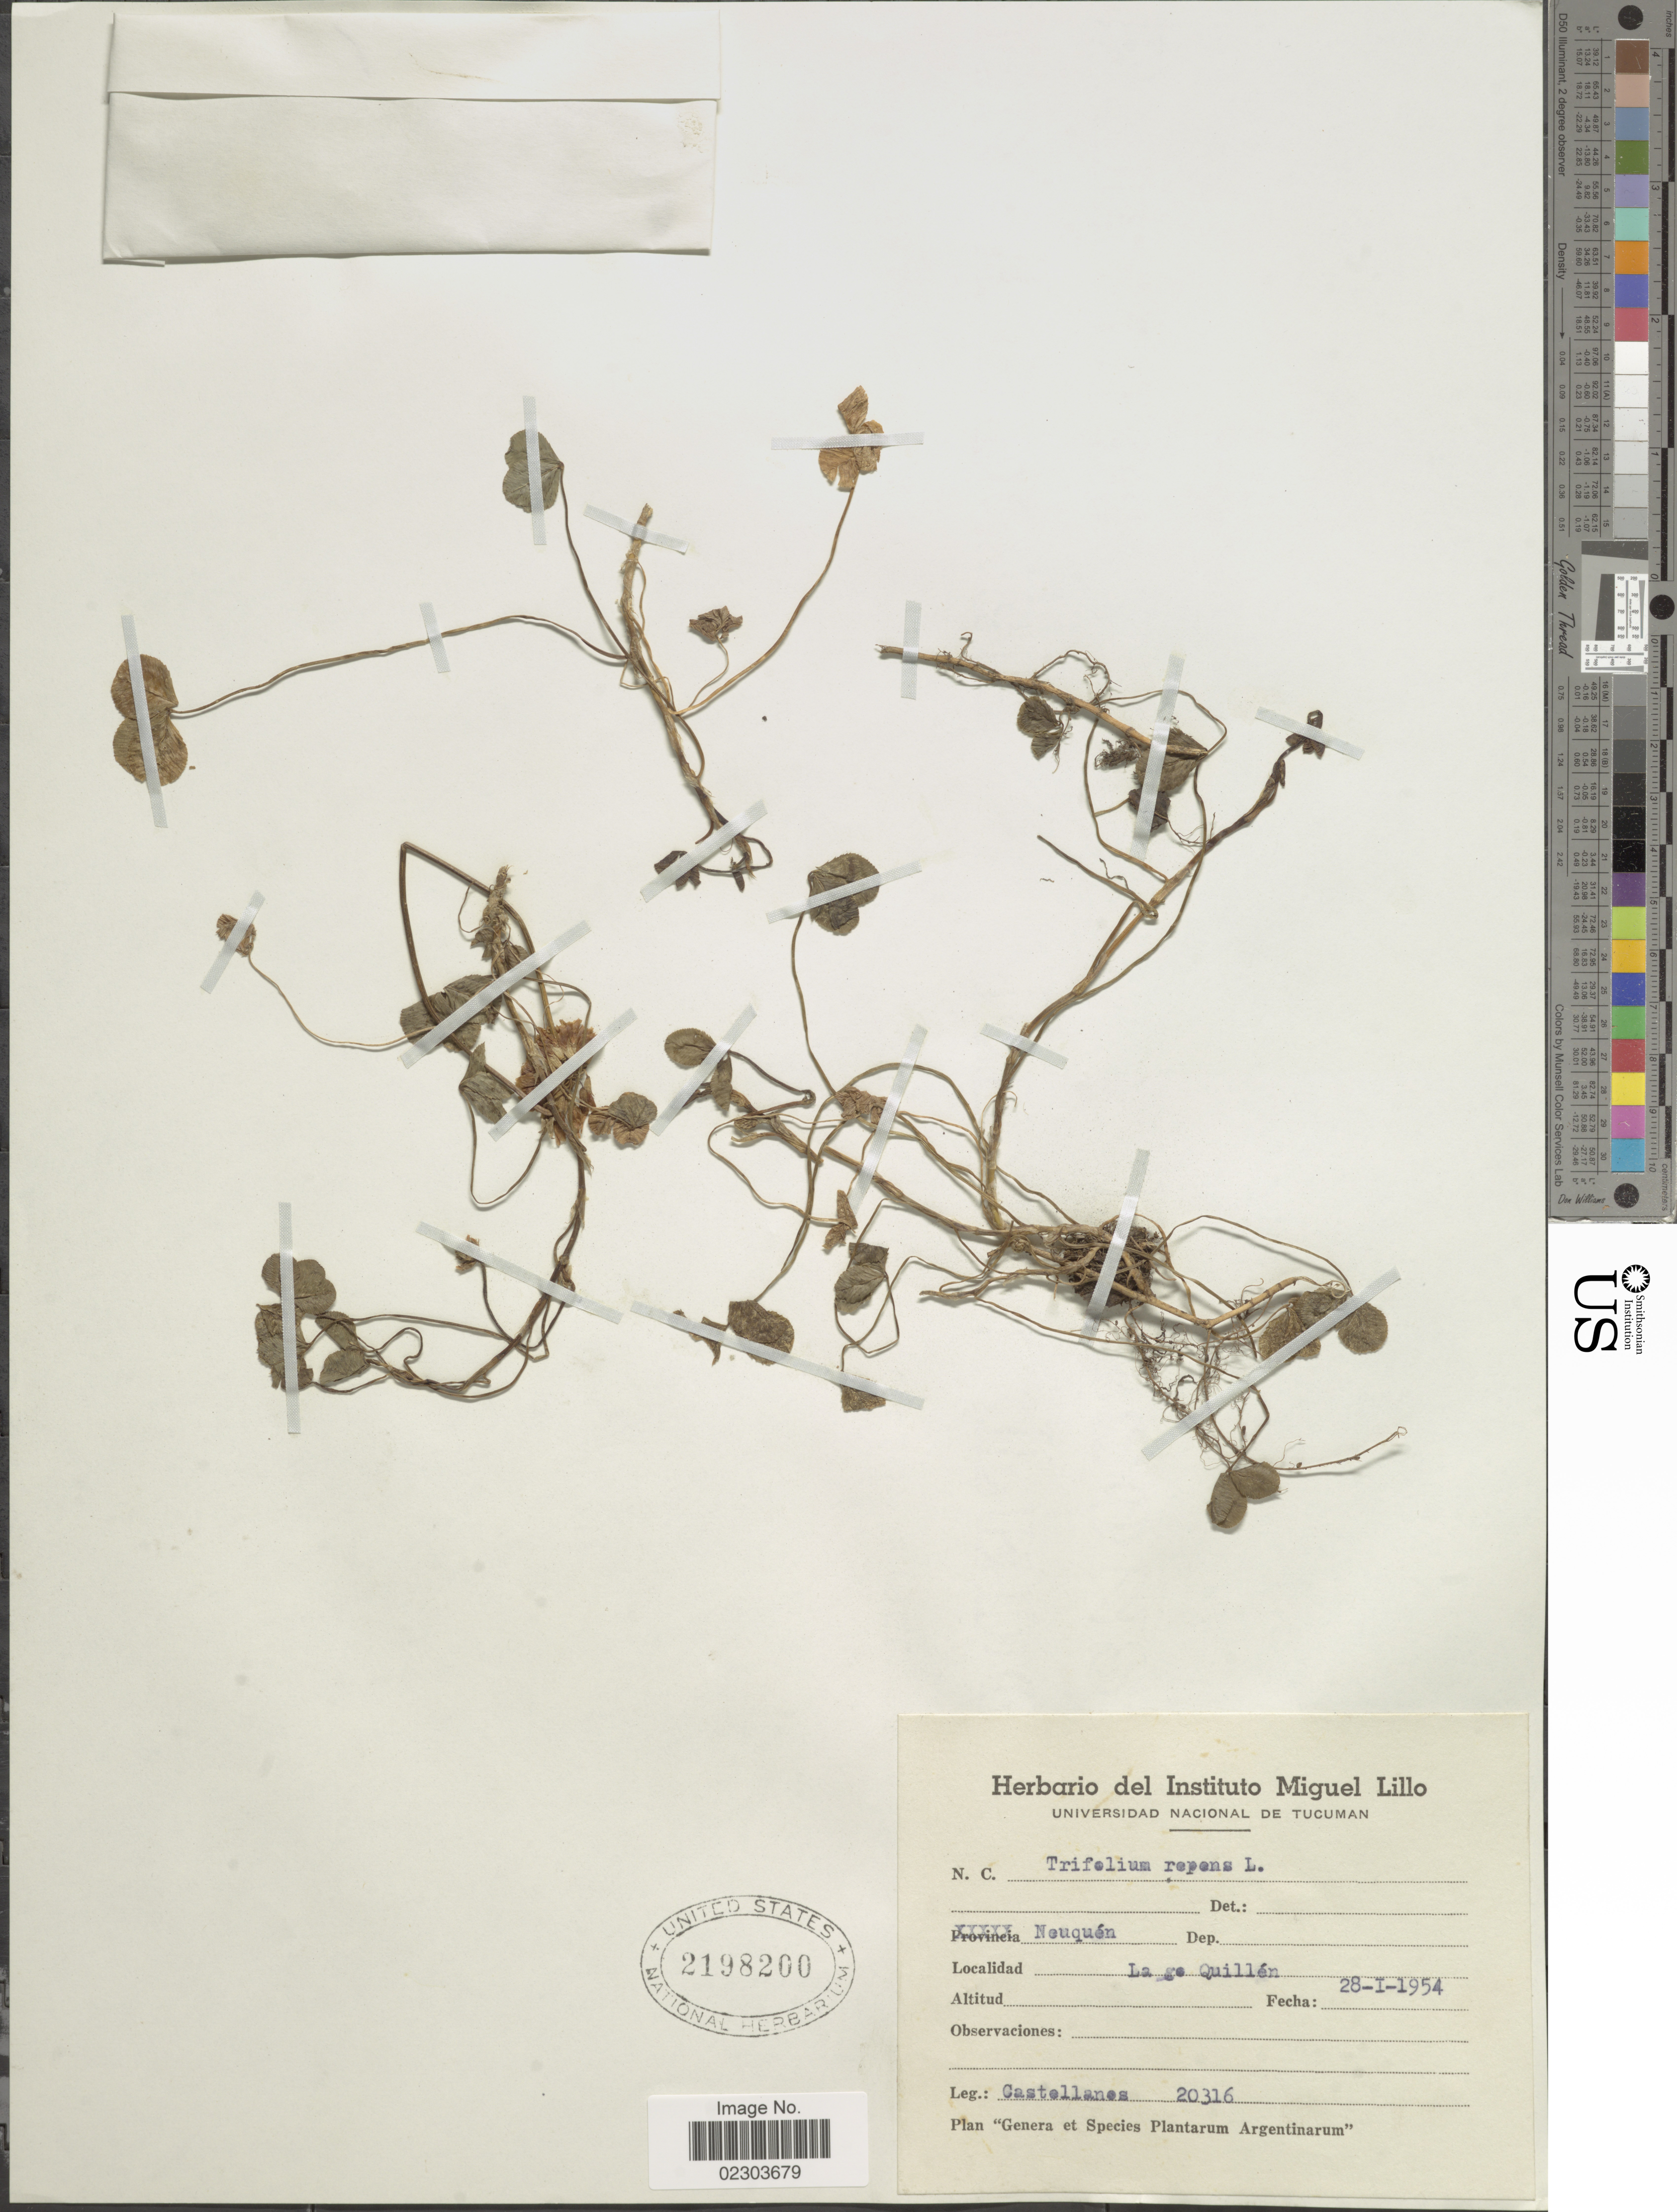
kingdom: Plantae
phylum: Tracheophyta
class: Magnoliopsida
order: Fabales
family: Fabaceae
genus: Trifolium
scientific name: Trifolium repens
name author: L.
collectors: -- Castellanos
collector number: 20316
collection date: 1954-01-28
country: Argentina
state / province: Neuquen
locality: La Quillén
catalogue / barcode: US 2198200